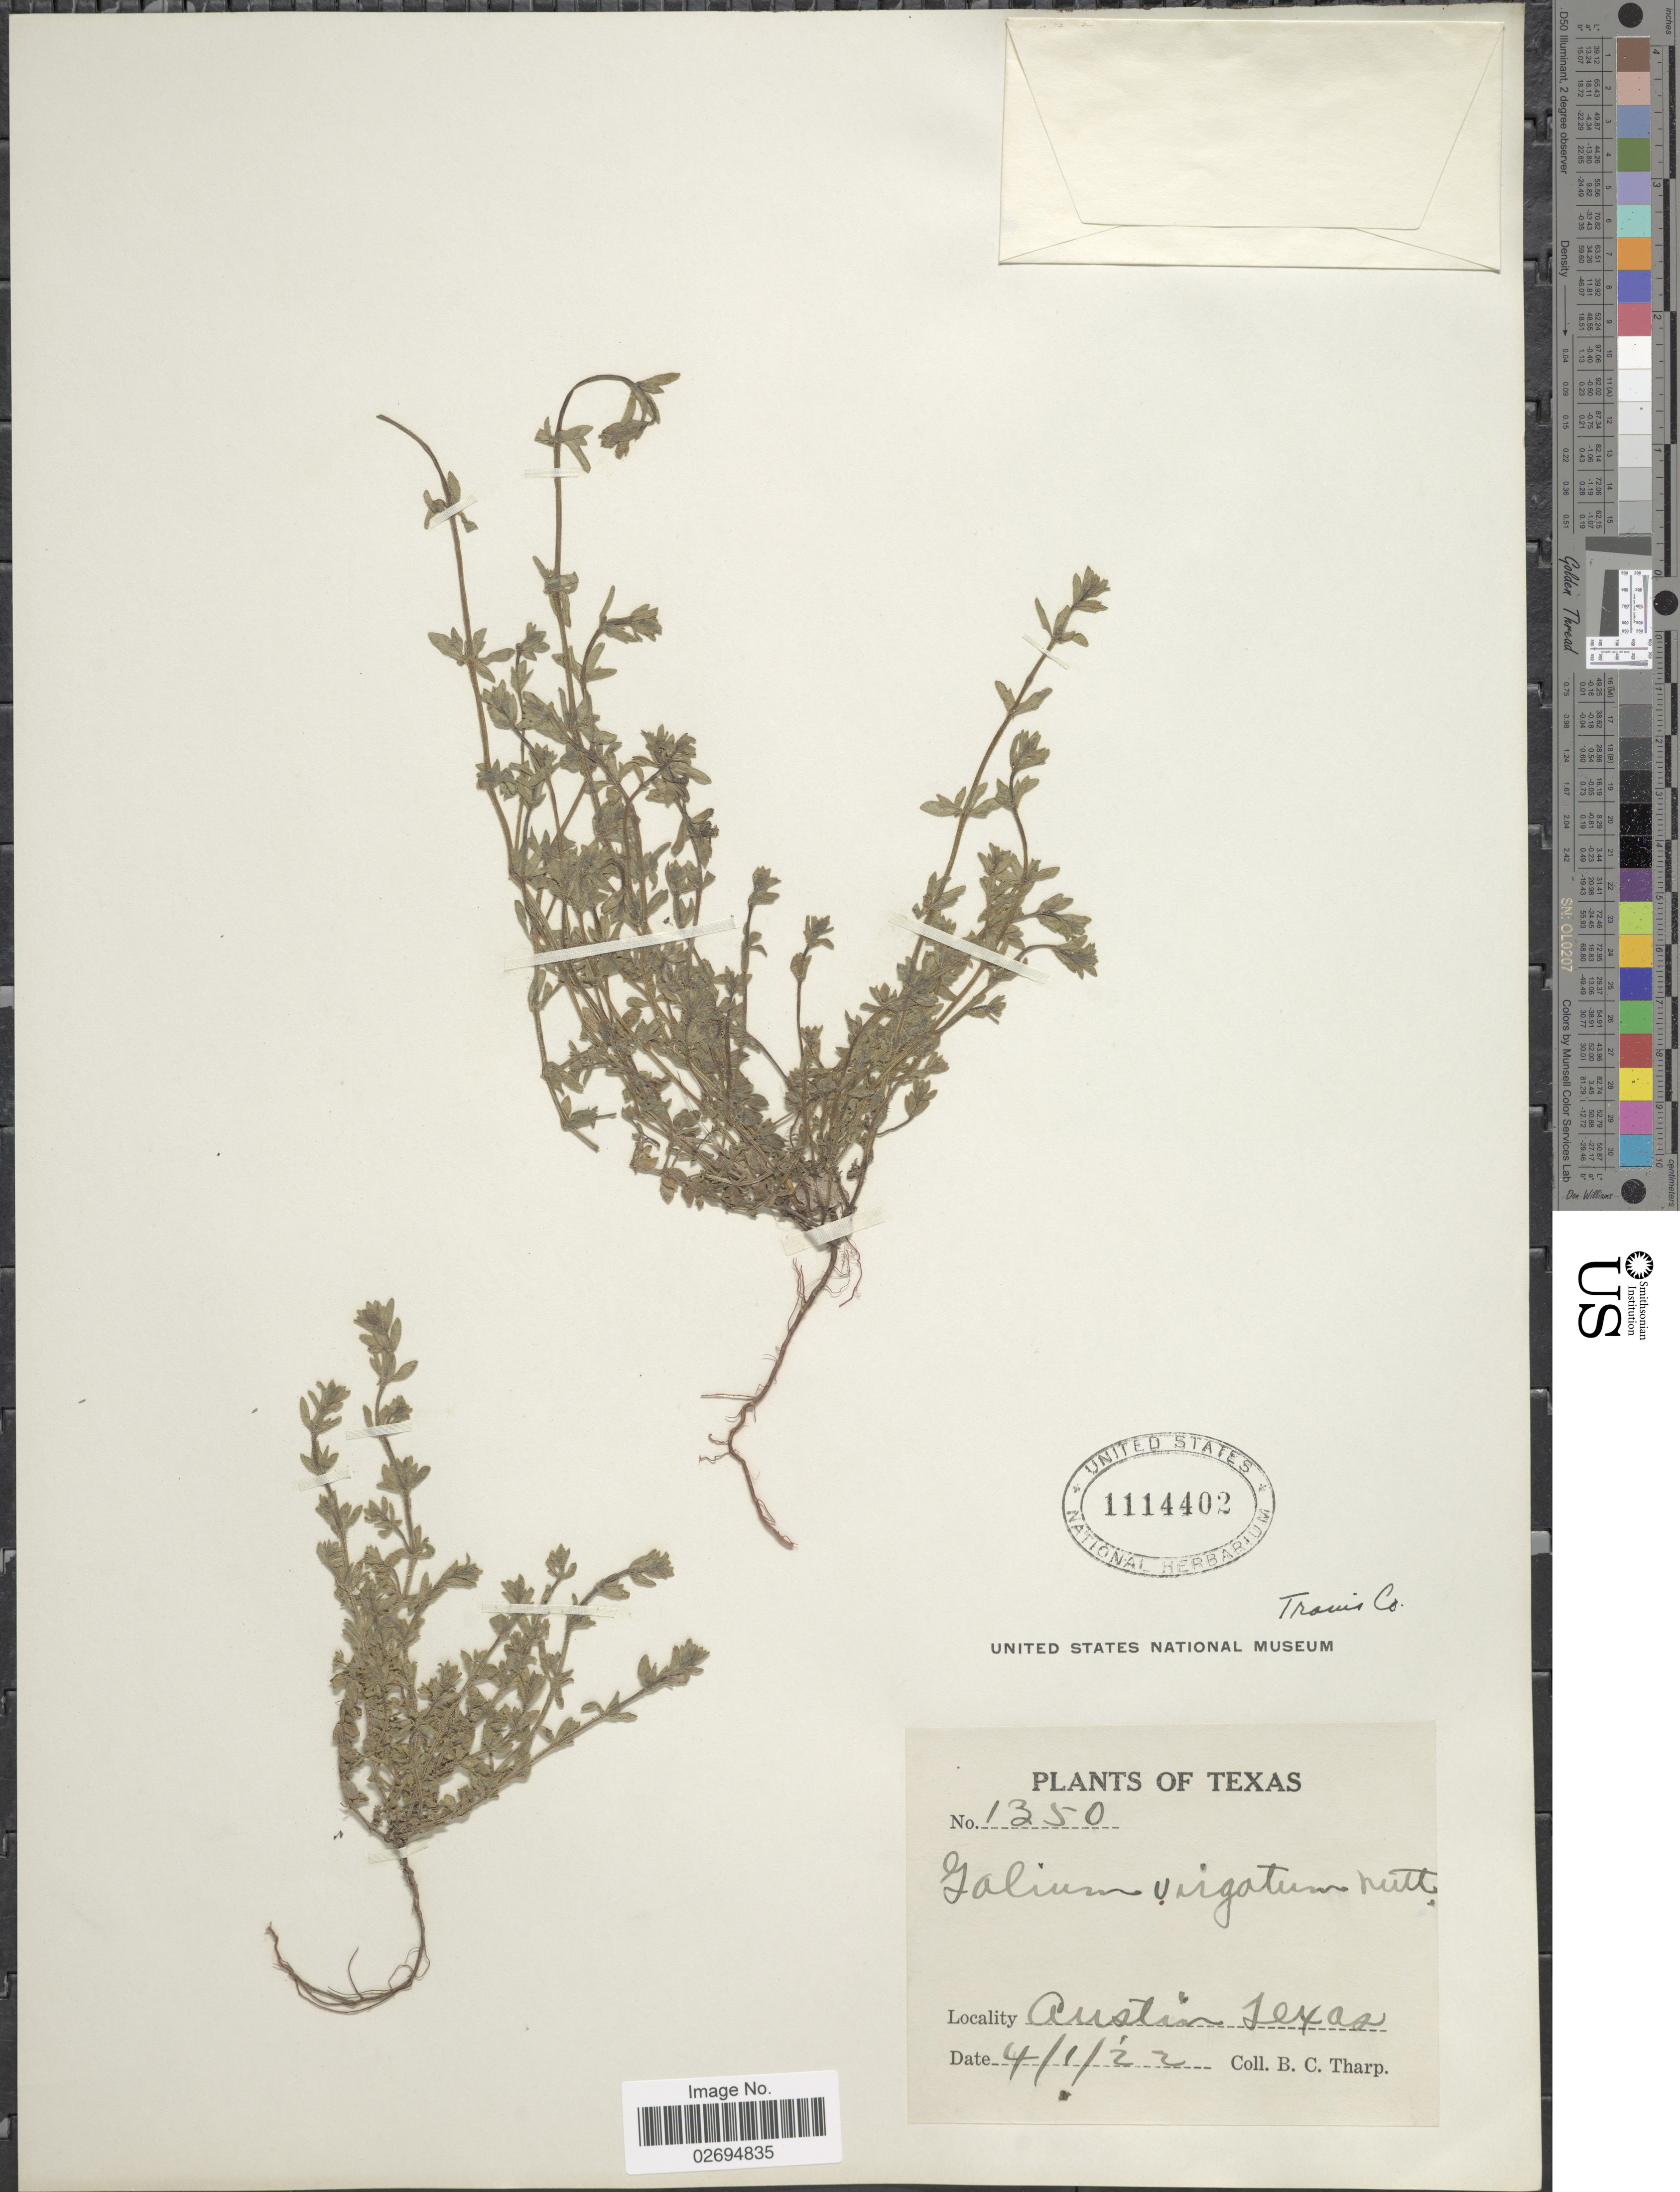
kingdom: Plantae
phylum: Tracheophyta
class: Magnoliopsida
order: Gentianales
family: Rubiaceae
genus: Galium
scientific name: Galium virgatum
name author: Nutt.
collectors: B. C. Tharp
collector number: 1350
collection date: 1922-04-01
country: United States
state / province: Texas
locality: Austin, Travis Co.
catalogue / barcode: US 1114402